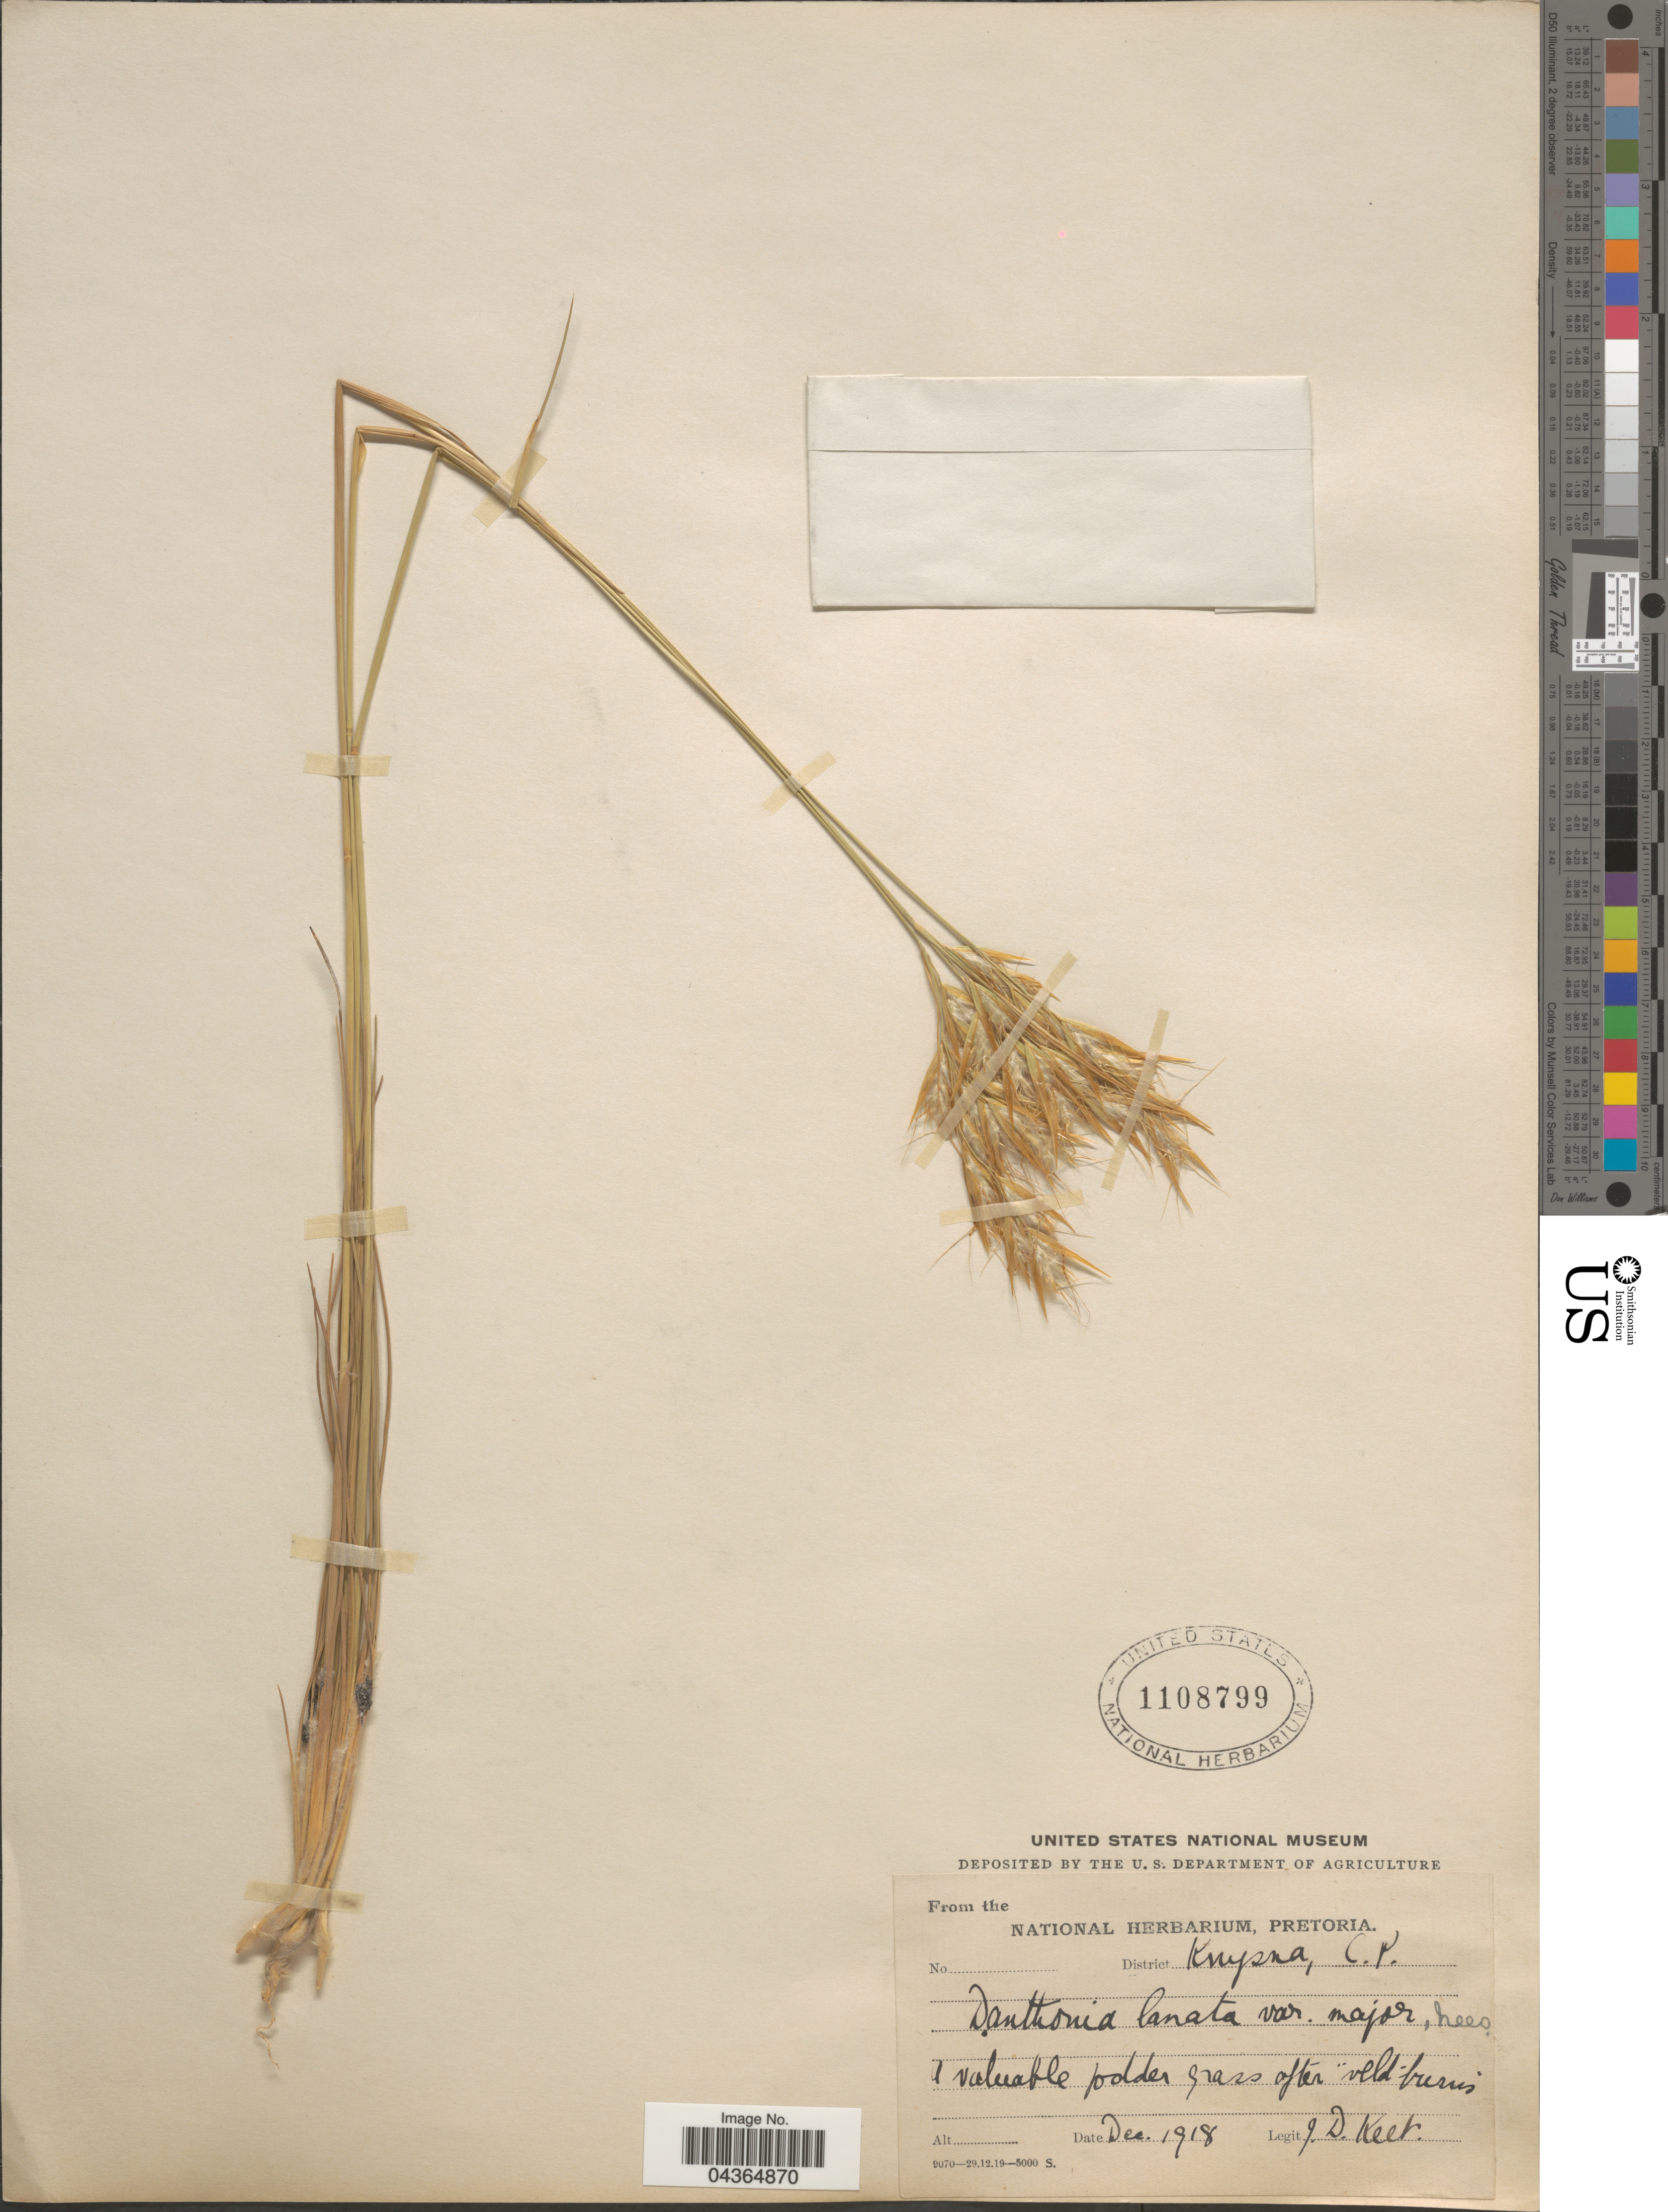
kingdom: Plantae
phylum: Tracheophyta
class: Liliopsida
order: Poales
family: Poaceae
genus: Geochloa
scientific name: Geochloa rufa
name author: (Nees) N.P. Barker & H.P. Linder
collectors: J. Keet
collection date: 1918-12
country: South Africa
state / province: Western Cape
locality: District Knysna, C.P.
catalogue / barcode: US 1108799